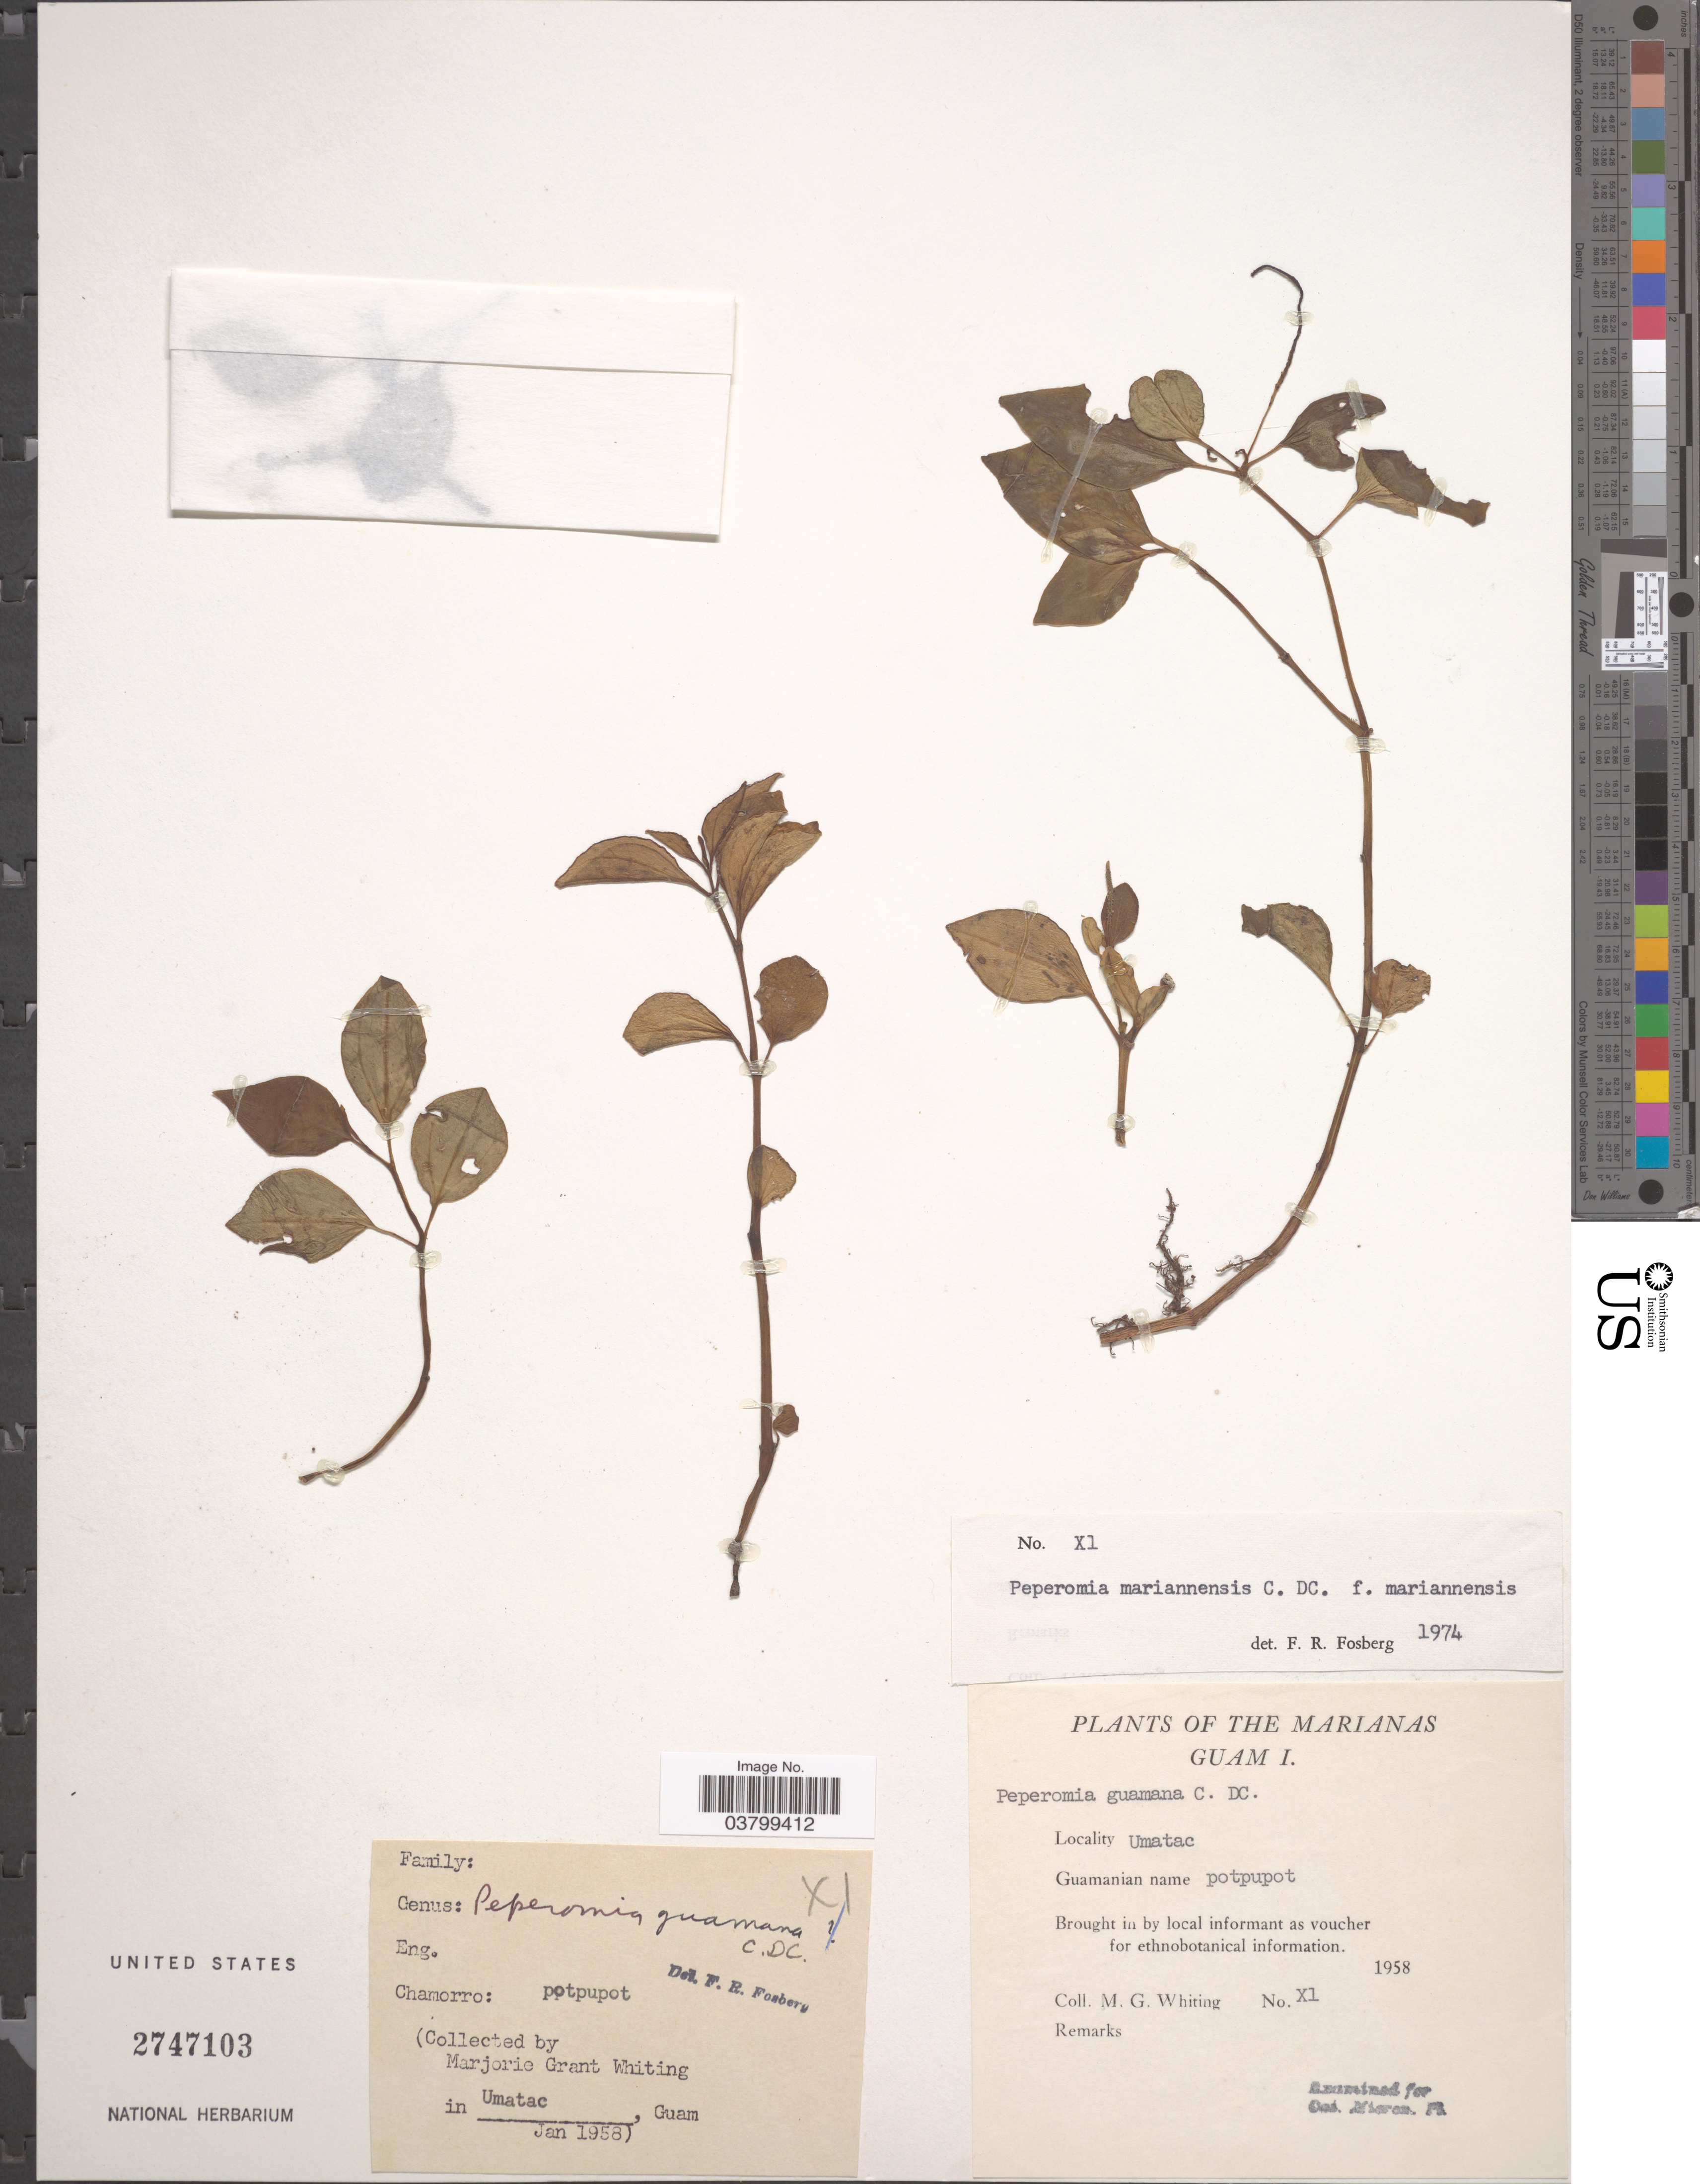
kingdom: Plantae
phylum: Tracheophyta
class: Magnoliopsida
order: Piperales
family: Piperaceae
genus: Peperomia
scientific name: Peperomia mariannensis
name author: C. DC.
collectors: M. Whiting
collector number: XI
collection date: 1958-11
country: Guam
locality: Marianas. Guam I. Umatac.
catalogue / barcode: US 2747103